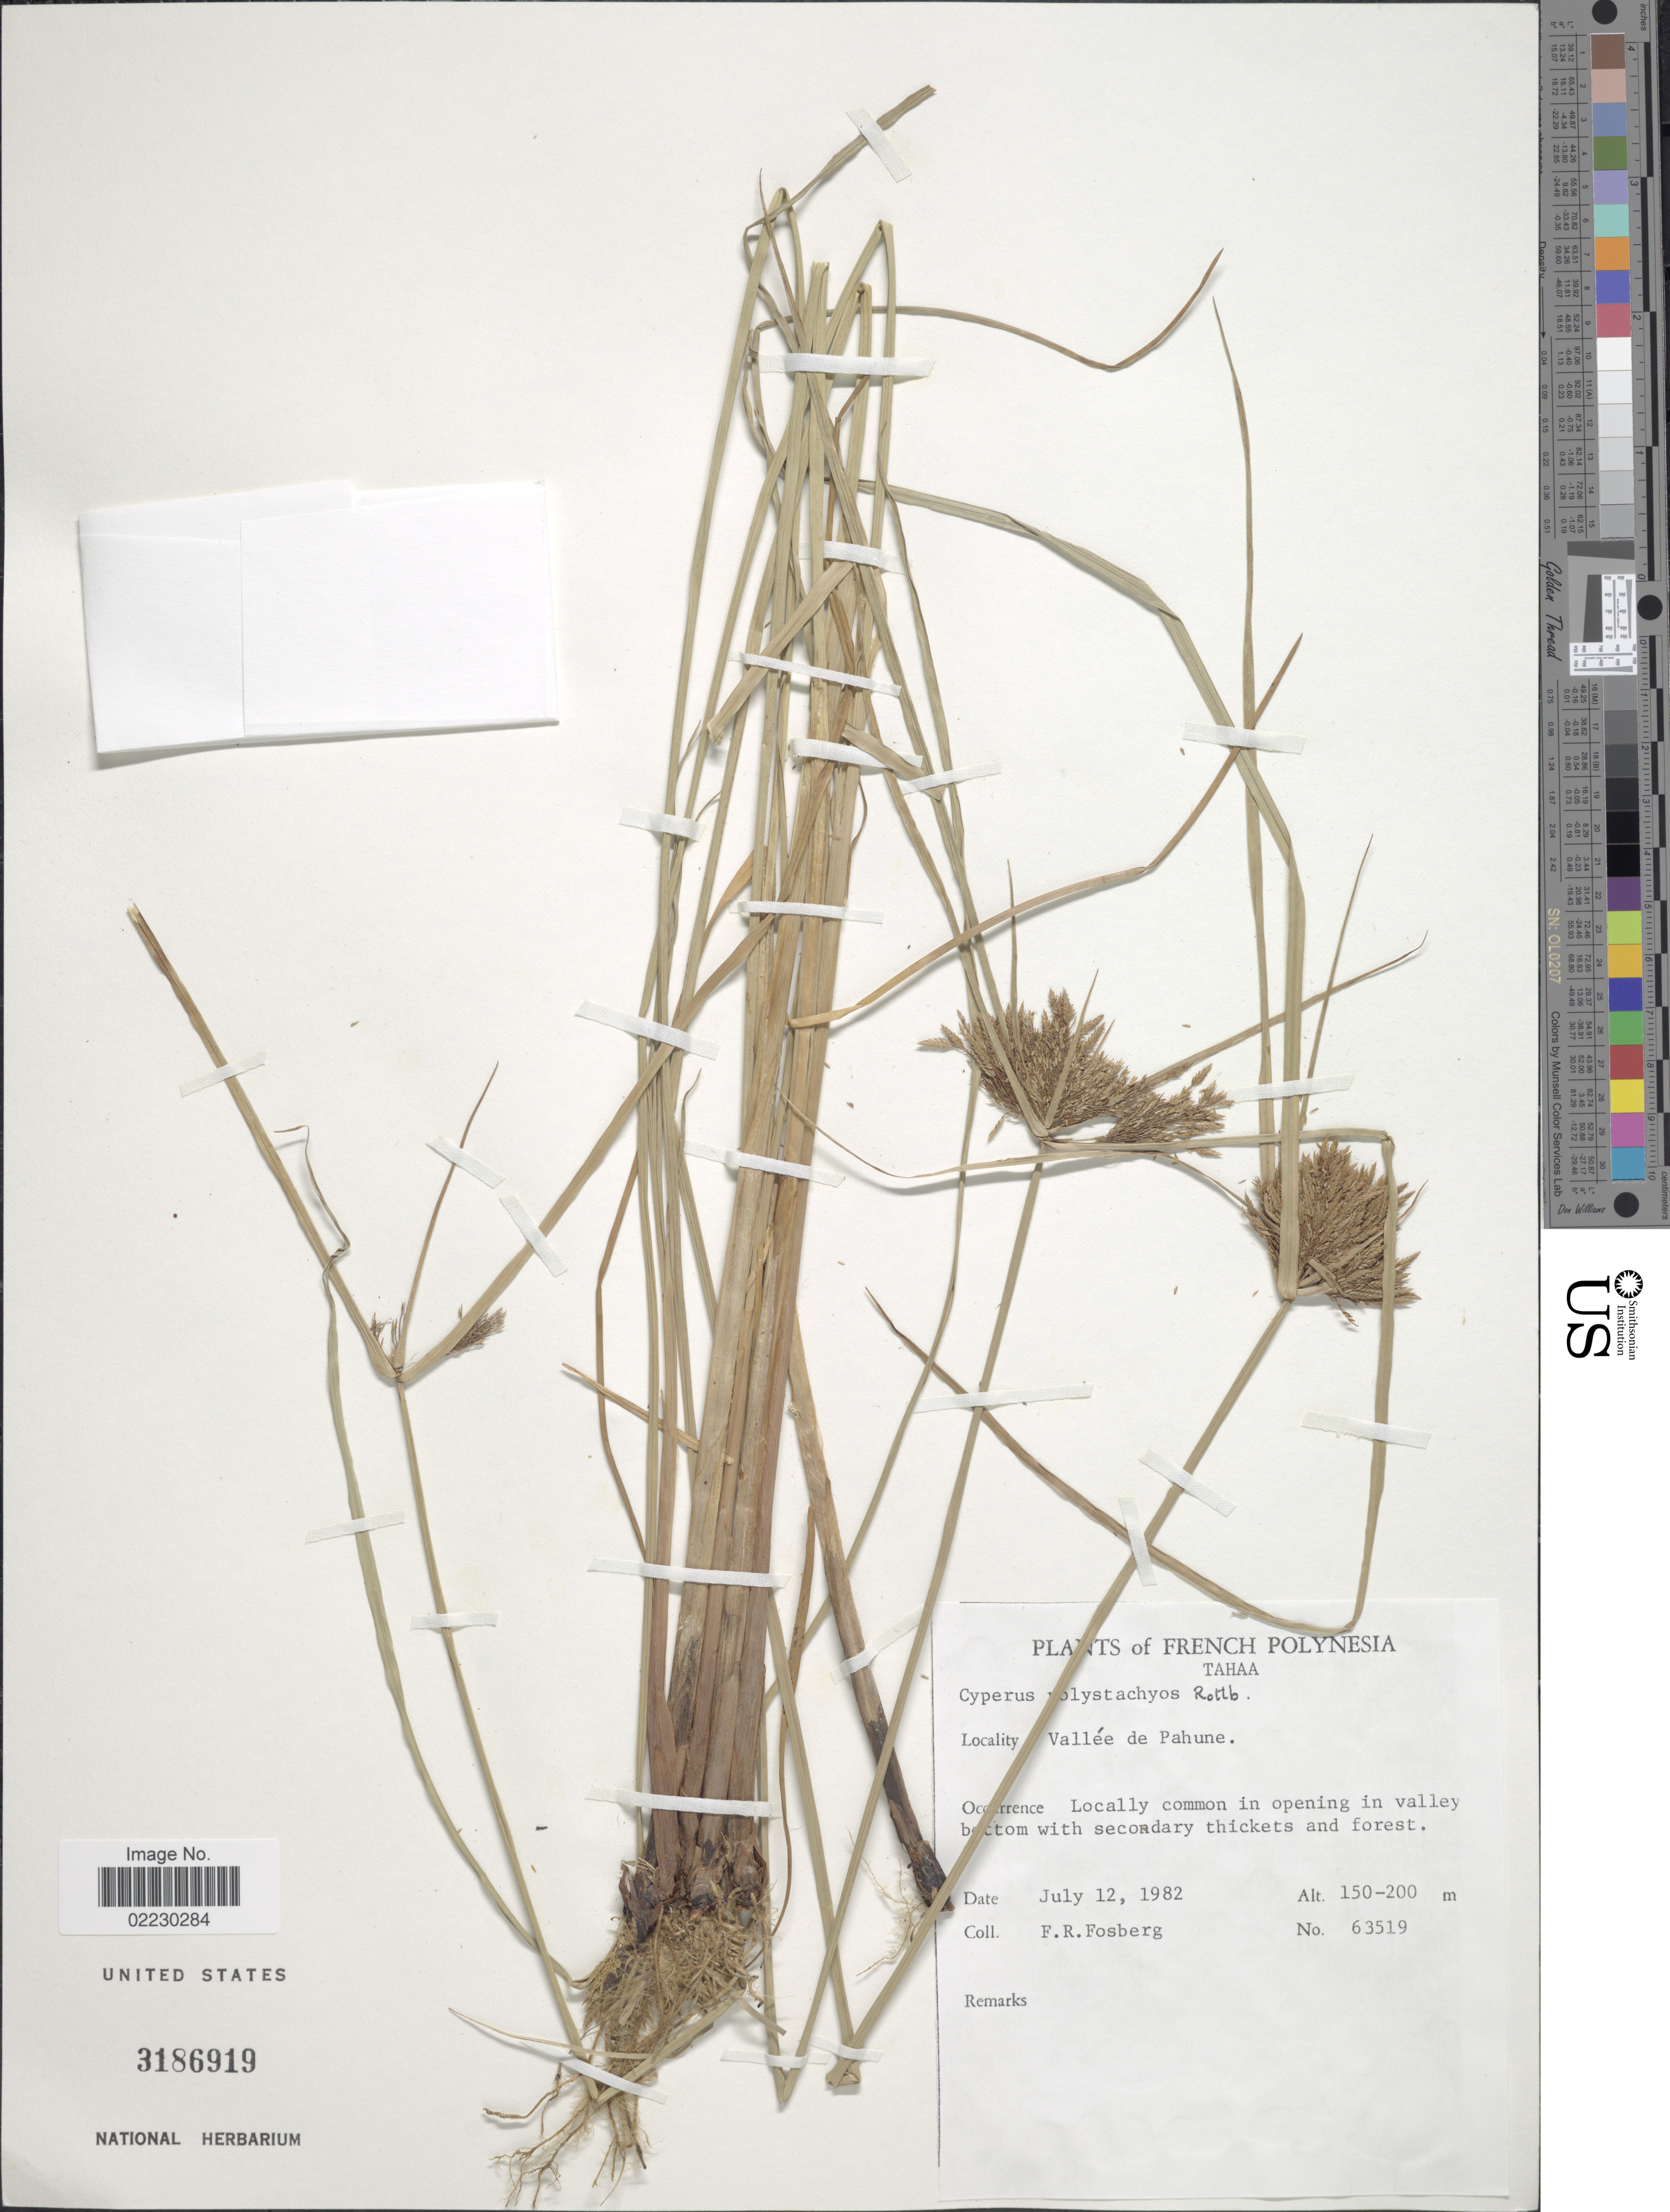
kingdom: Plantae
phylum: Tracheophyta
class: Liliopsida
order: Poales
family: Cyperaceae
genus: Cyperus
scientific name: Cyperus polystachyos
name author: Rottb.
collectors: F. R. Fosberg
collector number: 63519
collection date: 1982-07-12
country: French Polynesia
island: Tahaa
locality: Tahaa, Vallee de Pahune, in opening in valley bottom with secondary thickets and forest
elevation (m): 150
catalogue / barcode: US 3186919